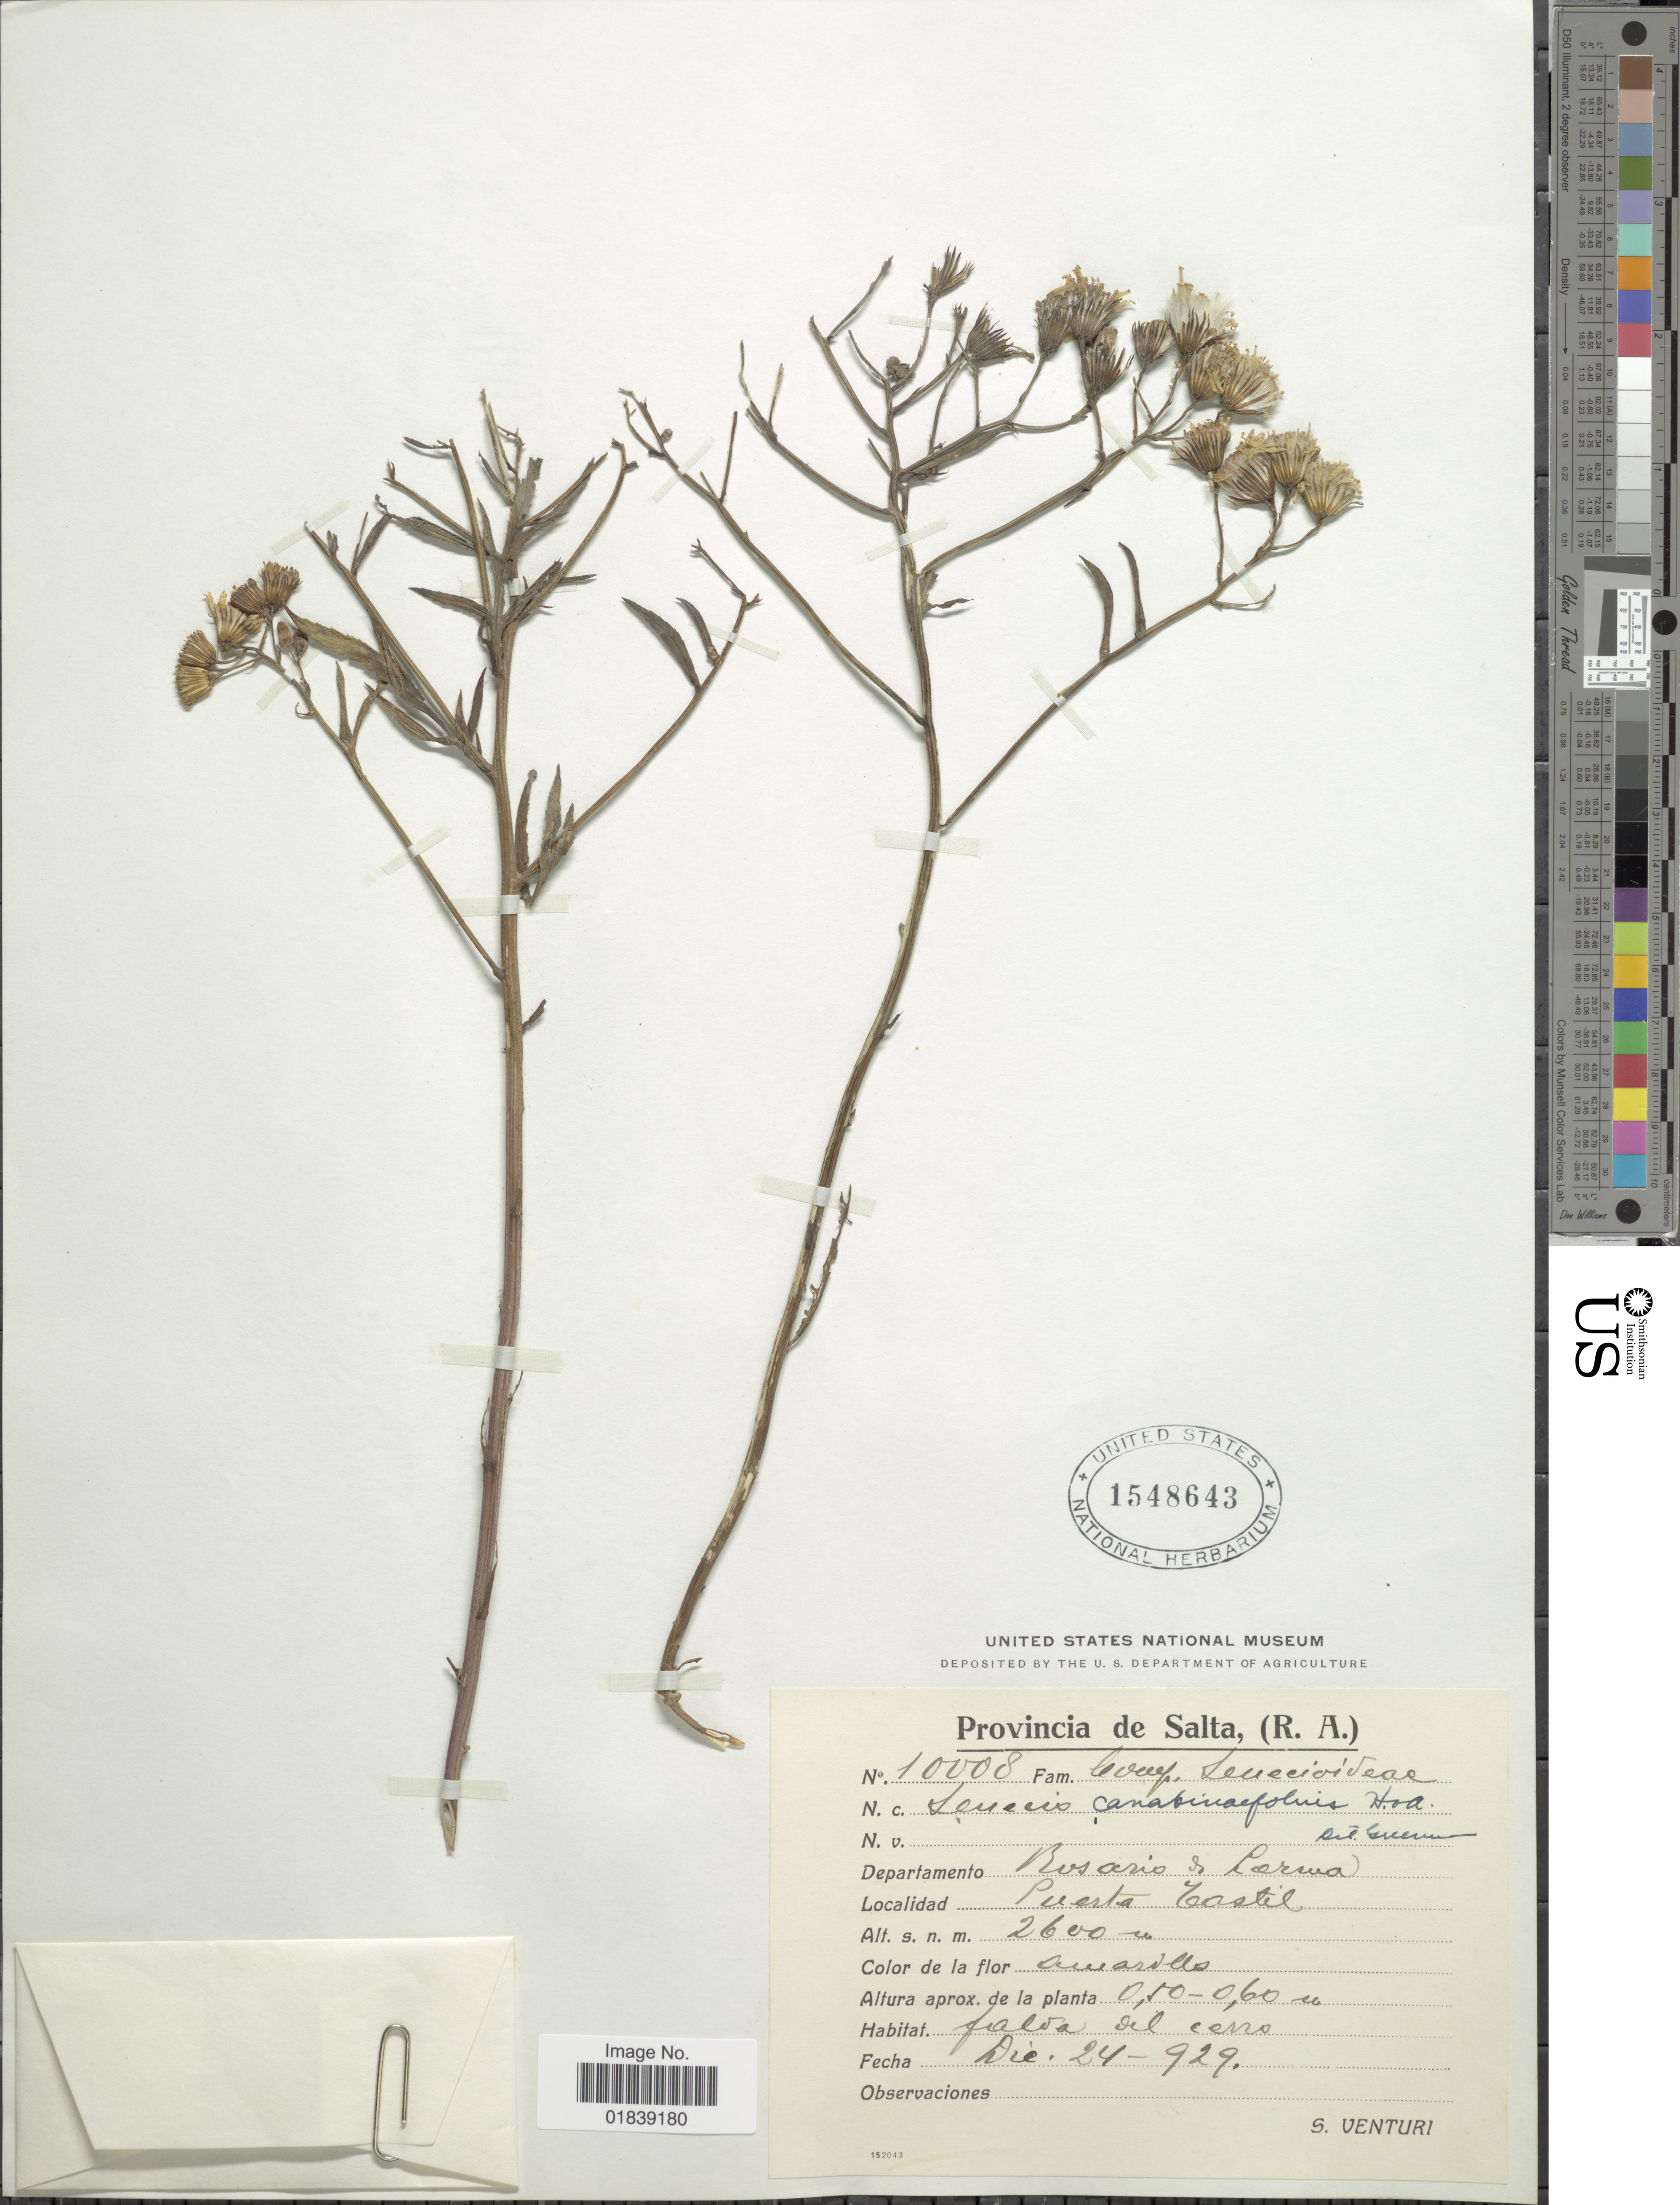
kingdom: Plantae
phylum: Tracheophyta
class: Magnoliopsida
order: Asterales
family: Asteraceae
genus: Senecio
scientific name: Senecio brasiliensis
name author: (Spreng.) Less.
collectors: S. Venturi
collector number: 10008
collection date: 1929-12-24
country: Argentina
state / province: Salta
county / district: Rosario de Lerma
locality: Puerta Tastil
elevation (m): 2600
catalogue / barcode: US 1548643